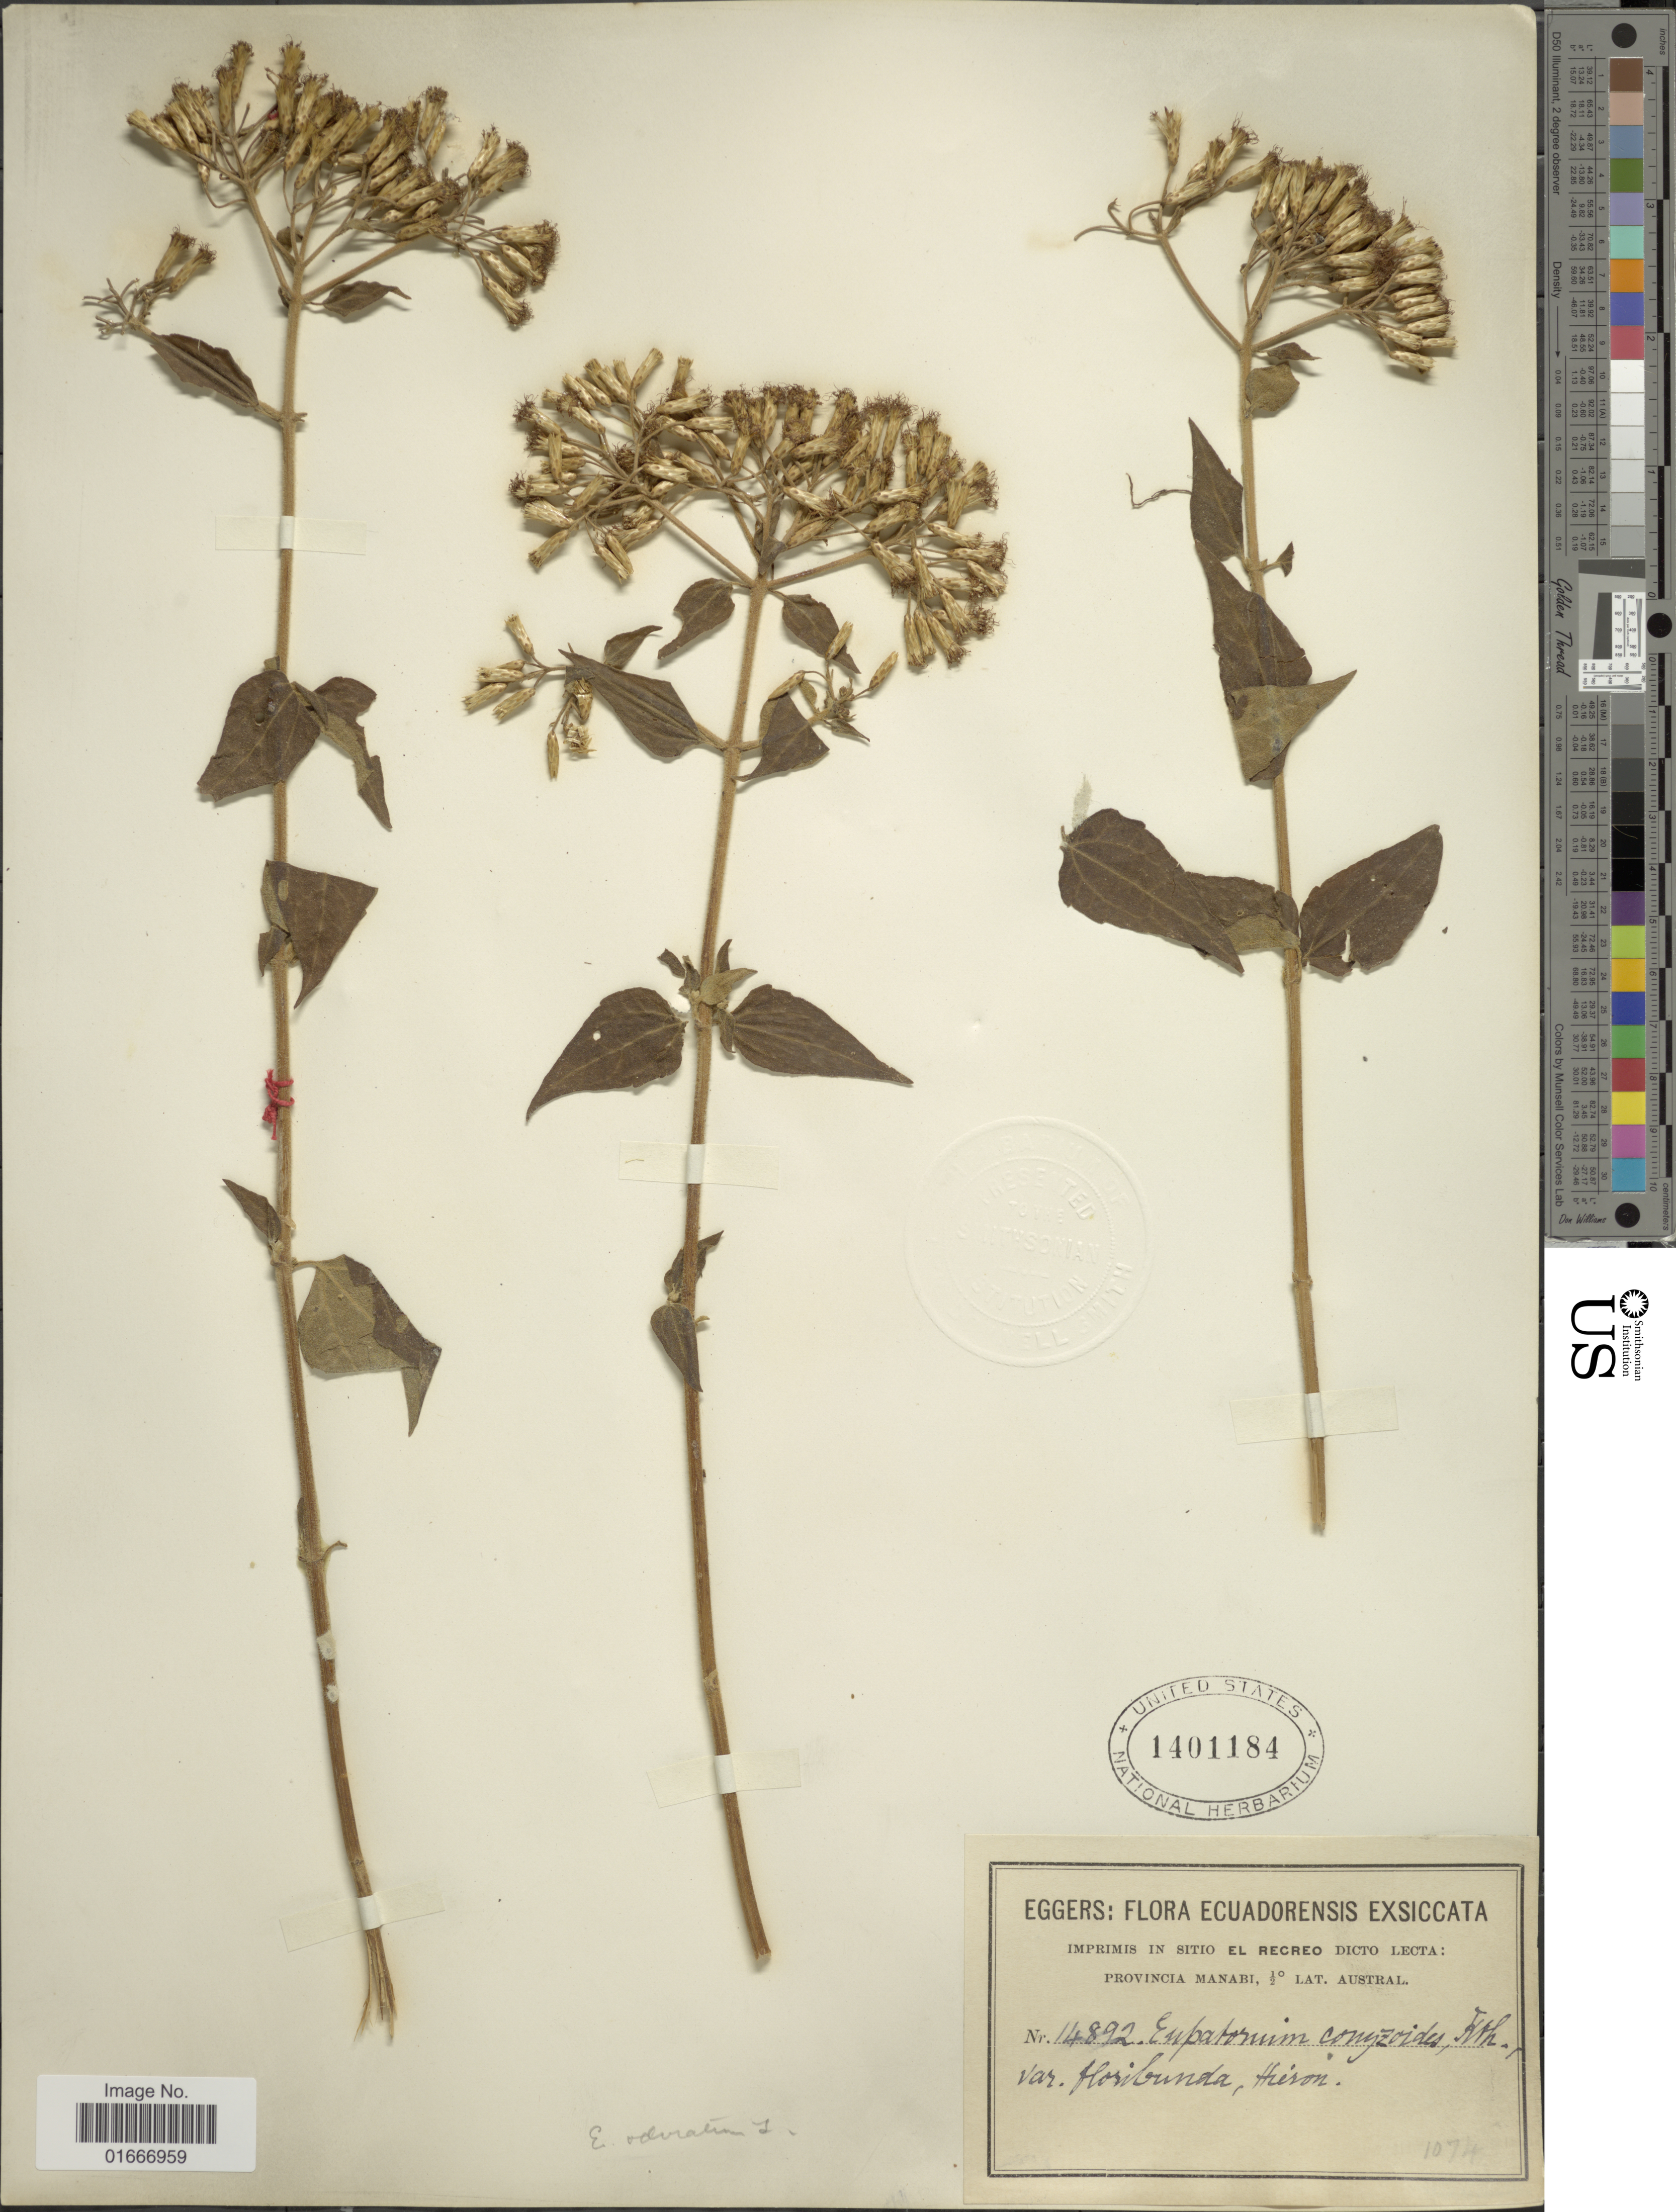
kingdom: Plantae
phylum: Tracheophyta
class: Magnoliopsida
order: Asterales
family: Asteraceae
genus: Chromolaena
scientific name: Chromolaena odorata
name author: (L.) R.M. King & H. Rob.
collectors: -. Eggers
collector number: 14892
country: Ecuador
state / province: Manabí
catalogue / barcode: US 1401184